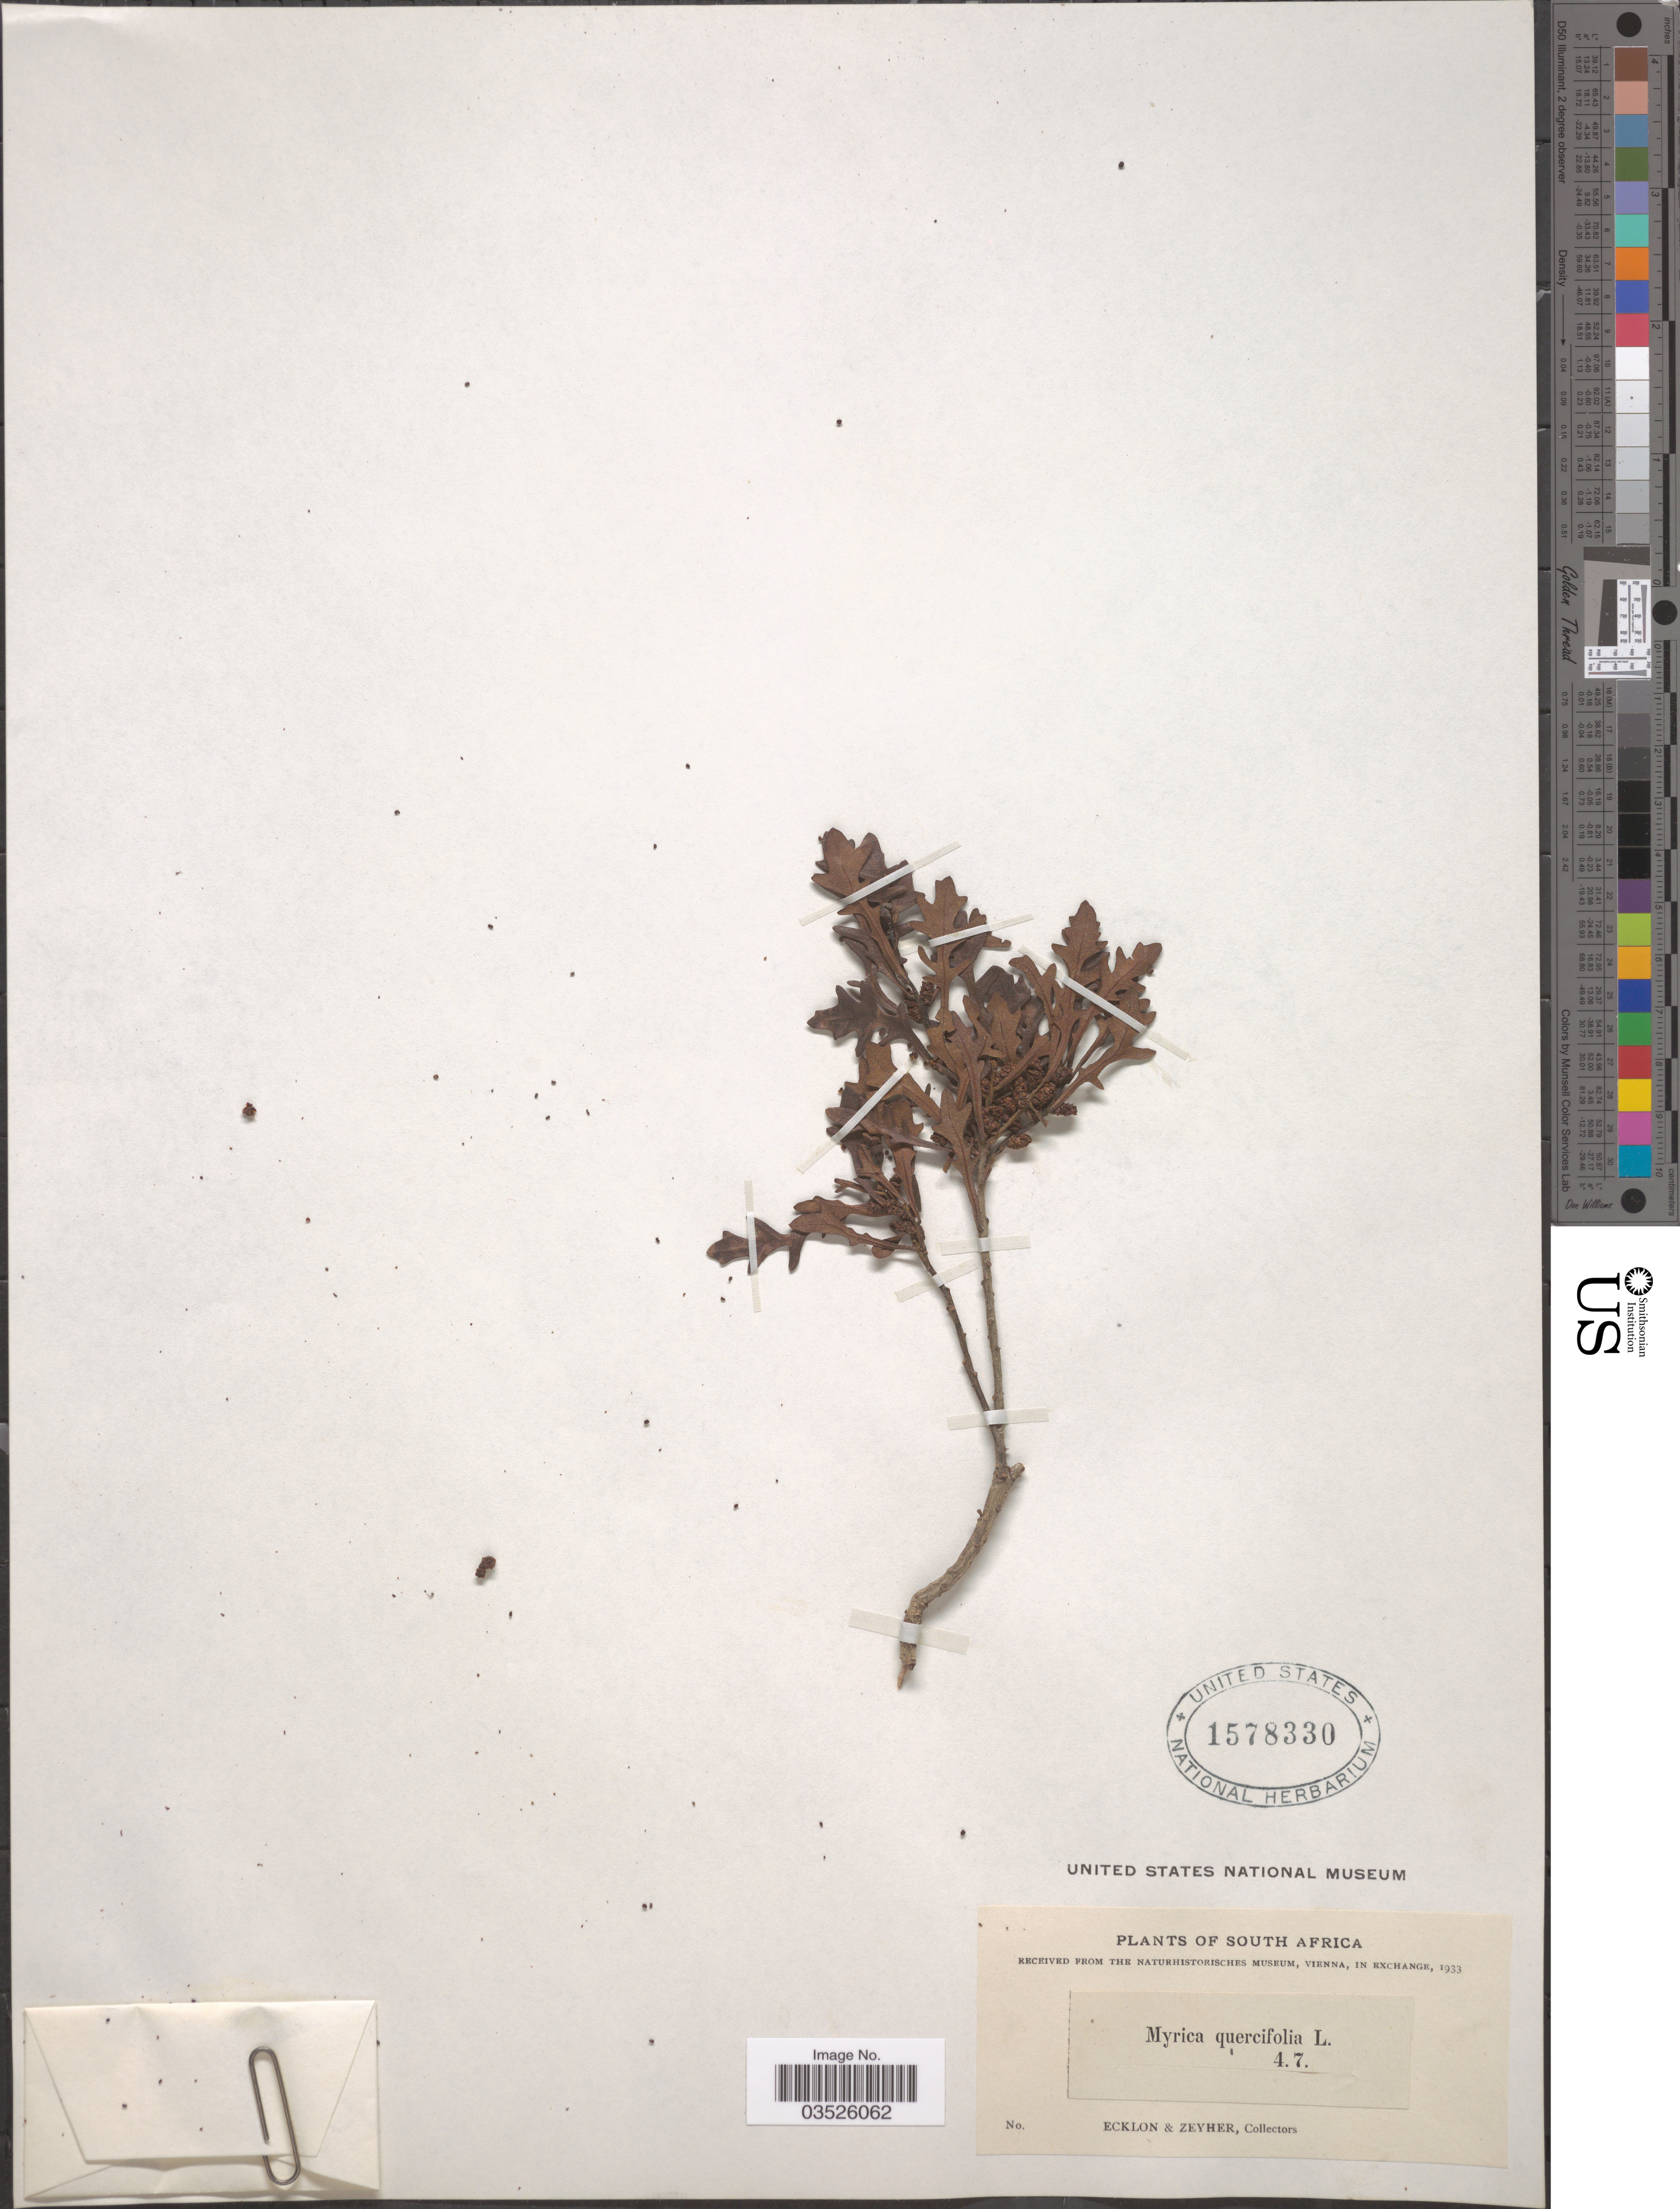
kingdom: Plantae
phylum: Tracheophyta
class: Magnoliopsida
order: Fagales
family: Myricaceae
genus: Morella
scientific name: Morella quercifolia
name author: (L.) Killick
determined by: Strong, Mark T., (BOT), Smithsonian Institution - National Museum of Natural History (UNITED STATES)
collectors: -. Ecklon & -. Zeyher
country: South Africa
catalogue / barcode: US 1578330